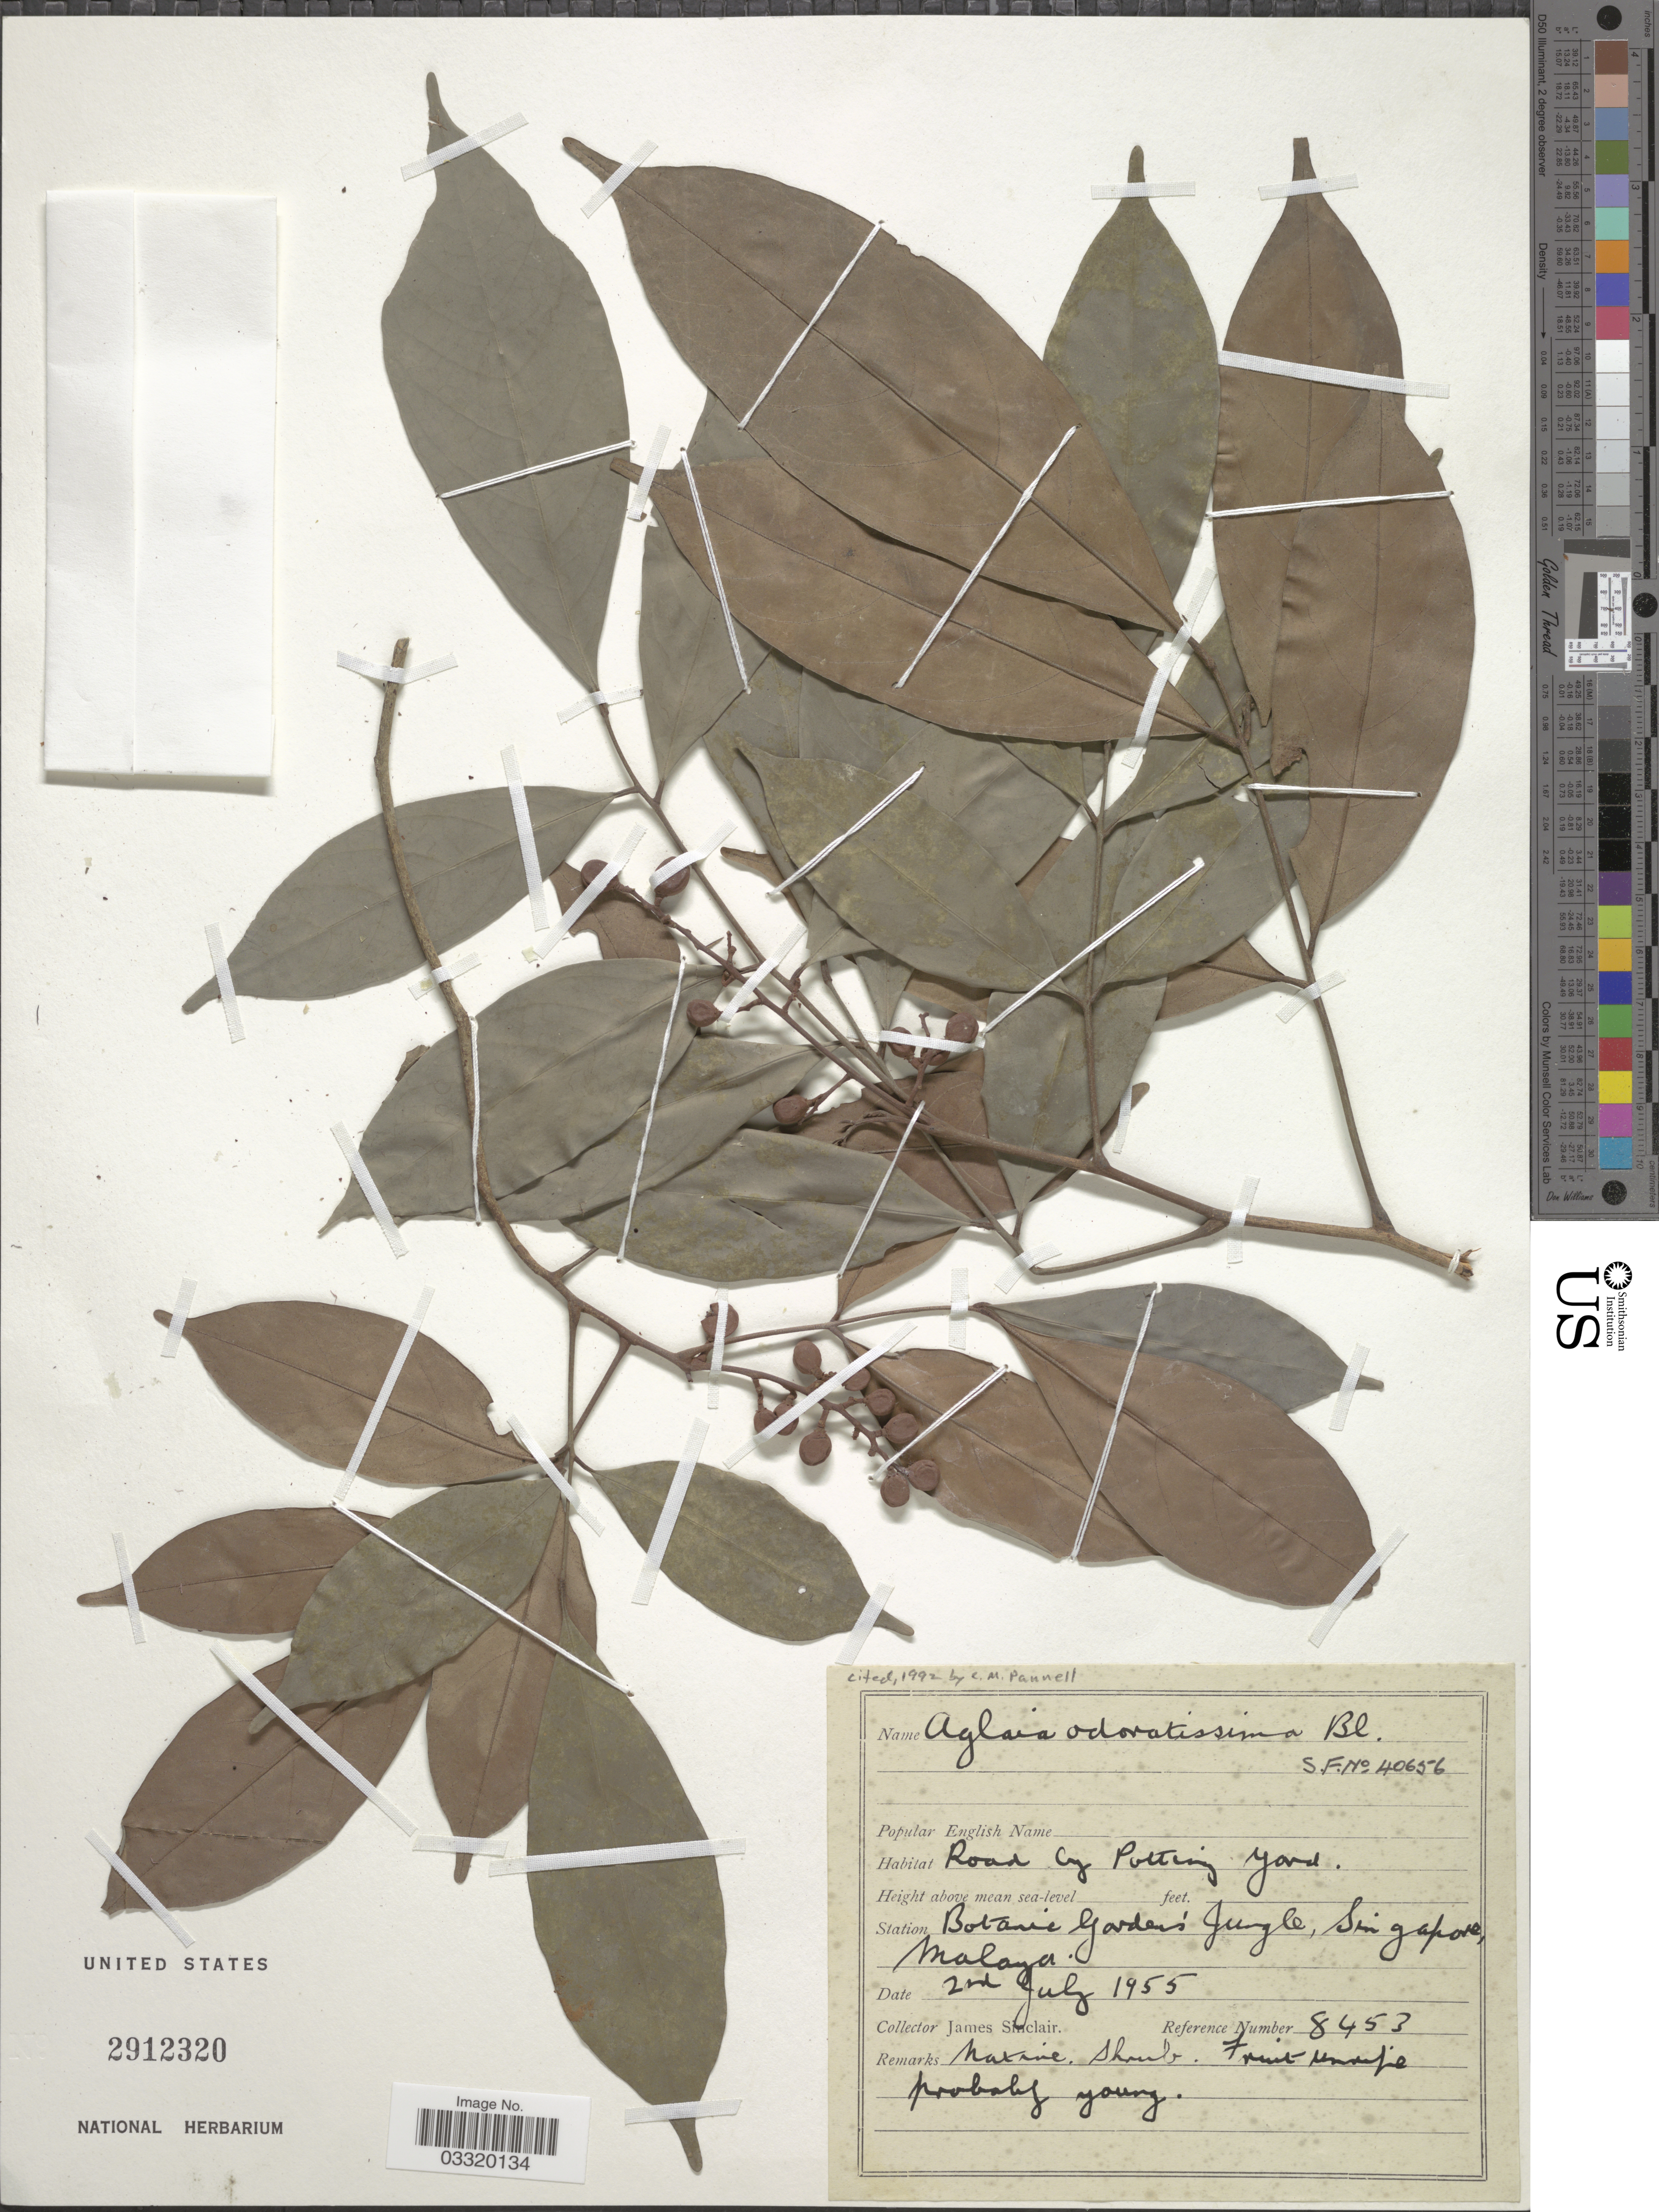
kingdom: Plantae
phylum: Tracheophyta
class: Magnoliopsida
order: Sapindales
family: Meliaceae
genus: Aglaia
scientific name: Aglaia odoratissima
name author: Blume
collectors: J. Sinclair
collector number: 8453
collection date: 1955-07-02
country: Singapore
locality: Station Botanic Garden's Jungle, Singapore, Malaya.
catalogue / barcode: US 2912320